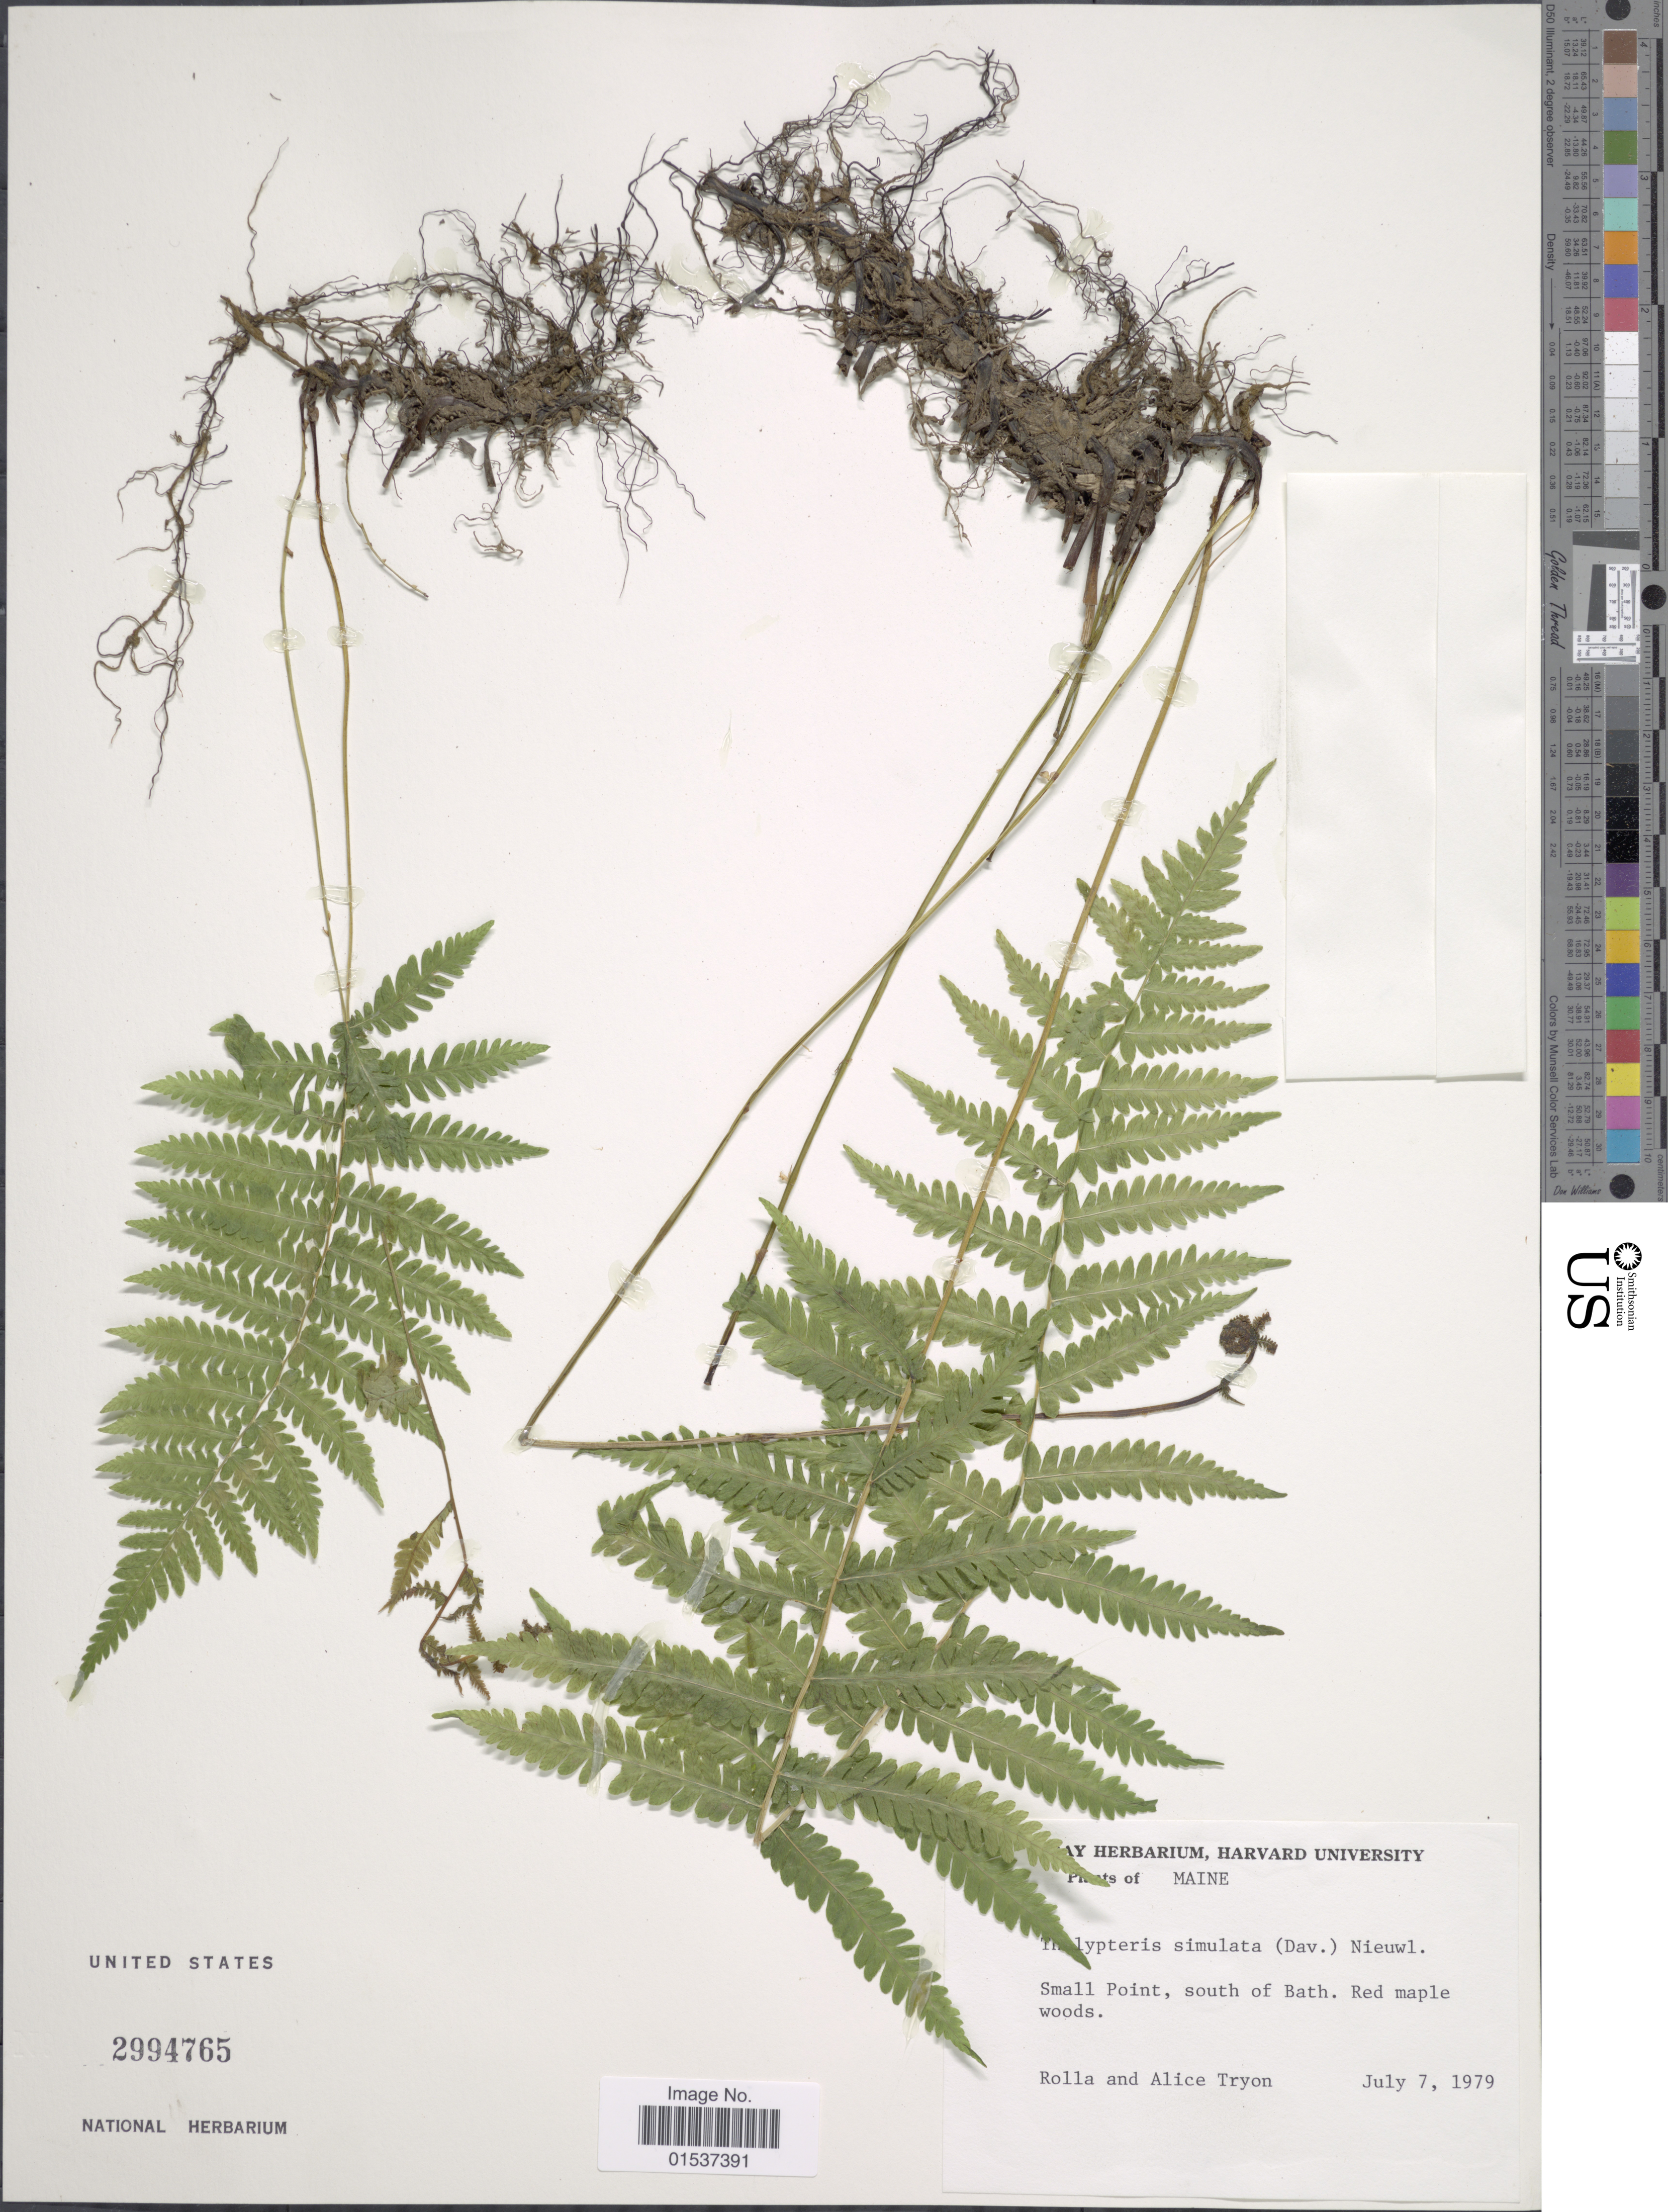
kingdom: Plantae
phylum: Tracheophyta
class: Polypodiopsida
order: Polypodiales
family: Thelypteridaceae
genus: Parathelypteris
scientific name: Parathelypteris simulata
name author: (Davenp.) Holttum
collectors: R. M. Tryon & A. F. Tryon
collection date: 1979-07-07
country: United States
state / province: Maine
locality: Small Point, south of Bath, Red maple woods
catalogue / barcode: US 2994765